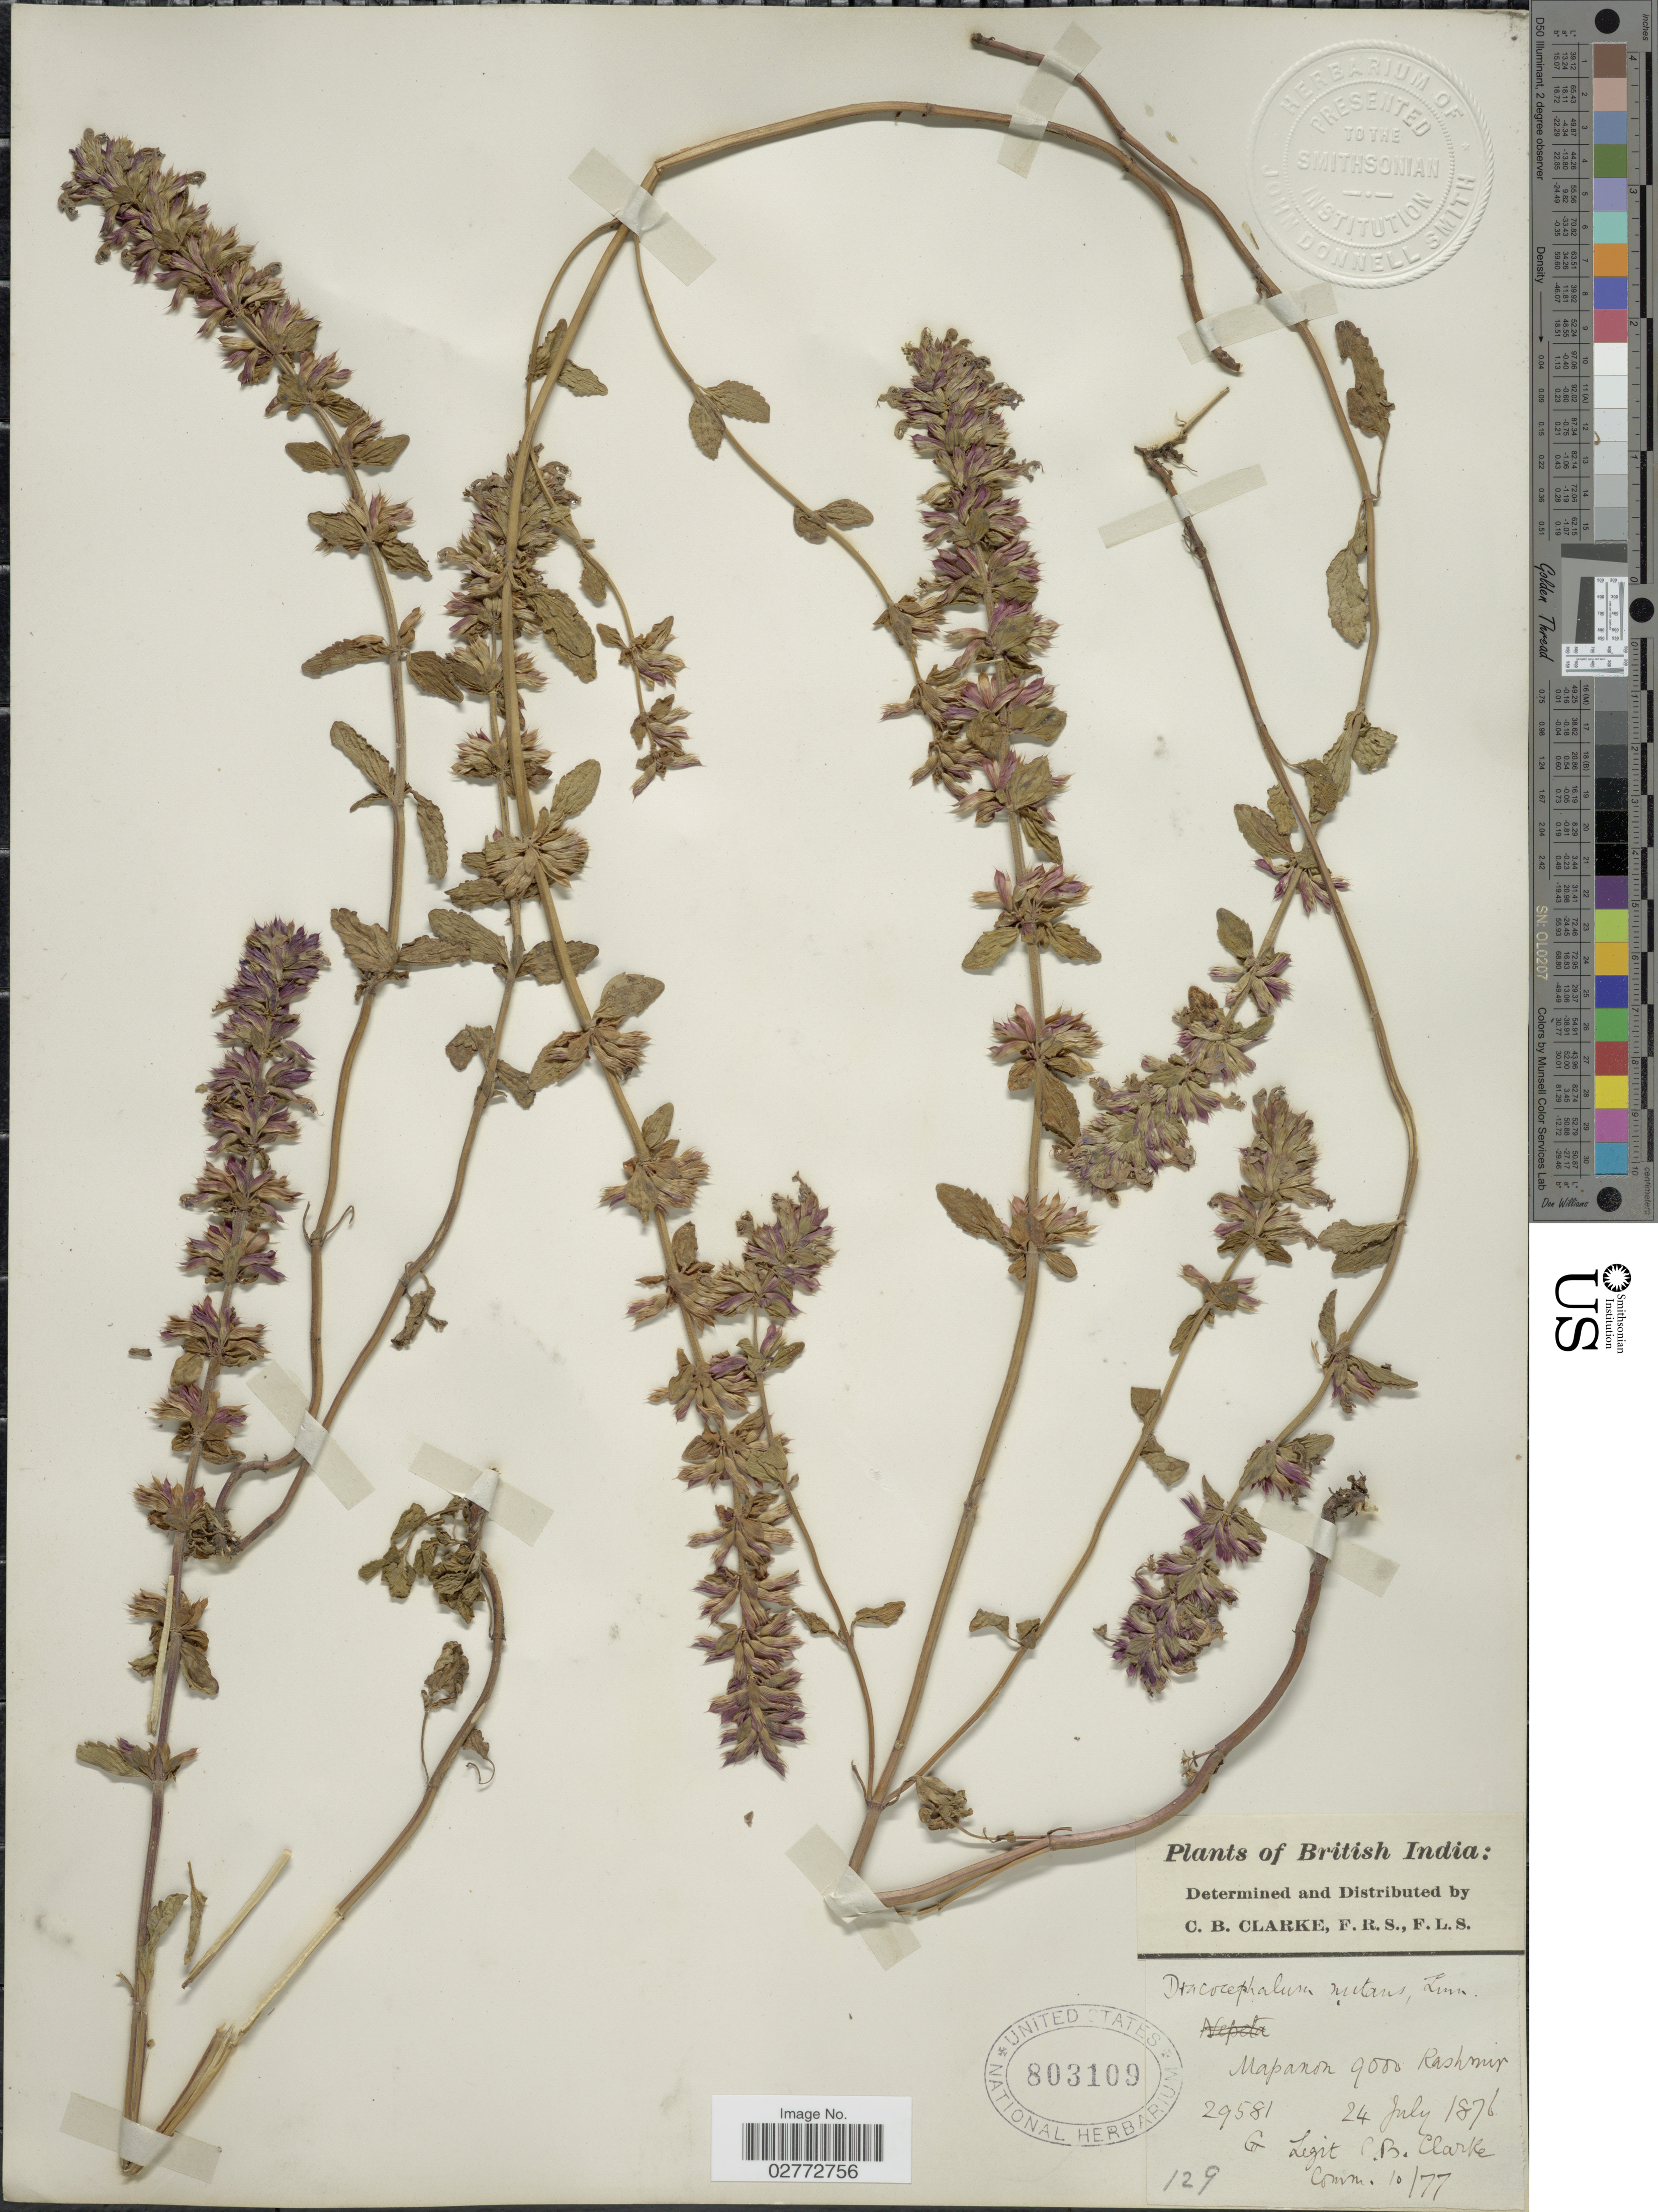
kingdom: Plantae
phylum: Tracheophyta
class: Magnoliopsida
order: Lamiales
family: Lamiaceae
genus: Dracocephalum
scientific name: Dracocephalum nutans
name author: L.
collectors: C. B. Clarke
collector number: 29581G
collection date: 1876-07-24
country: India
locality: British India. Mapanon. Kashmir.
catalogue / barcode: US 803109